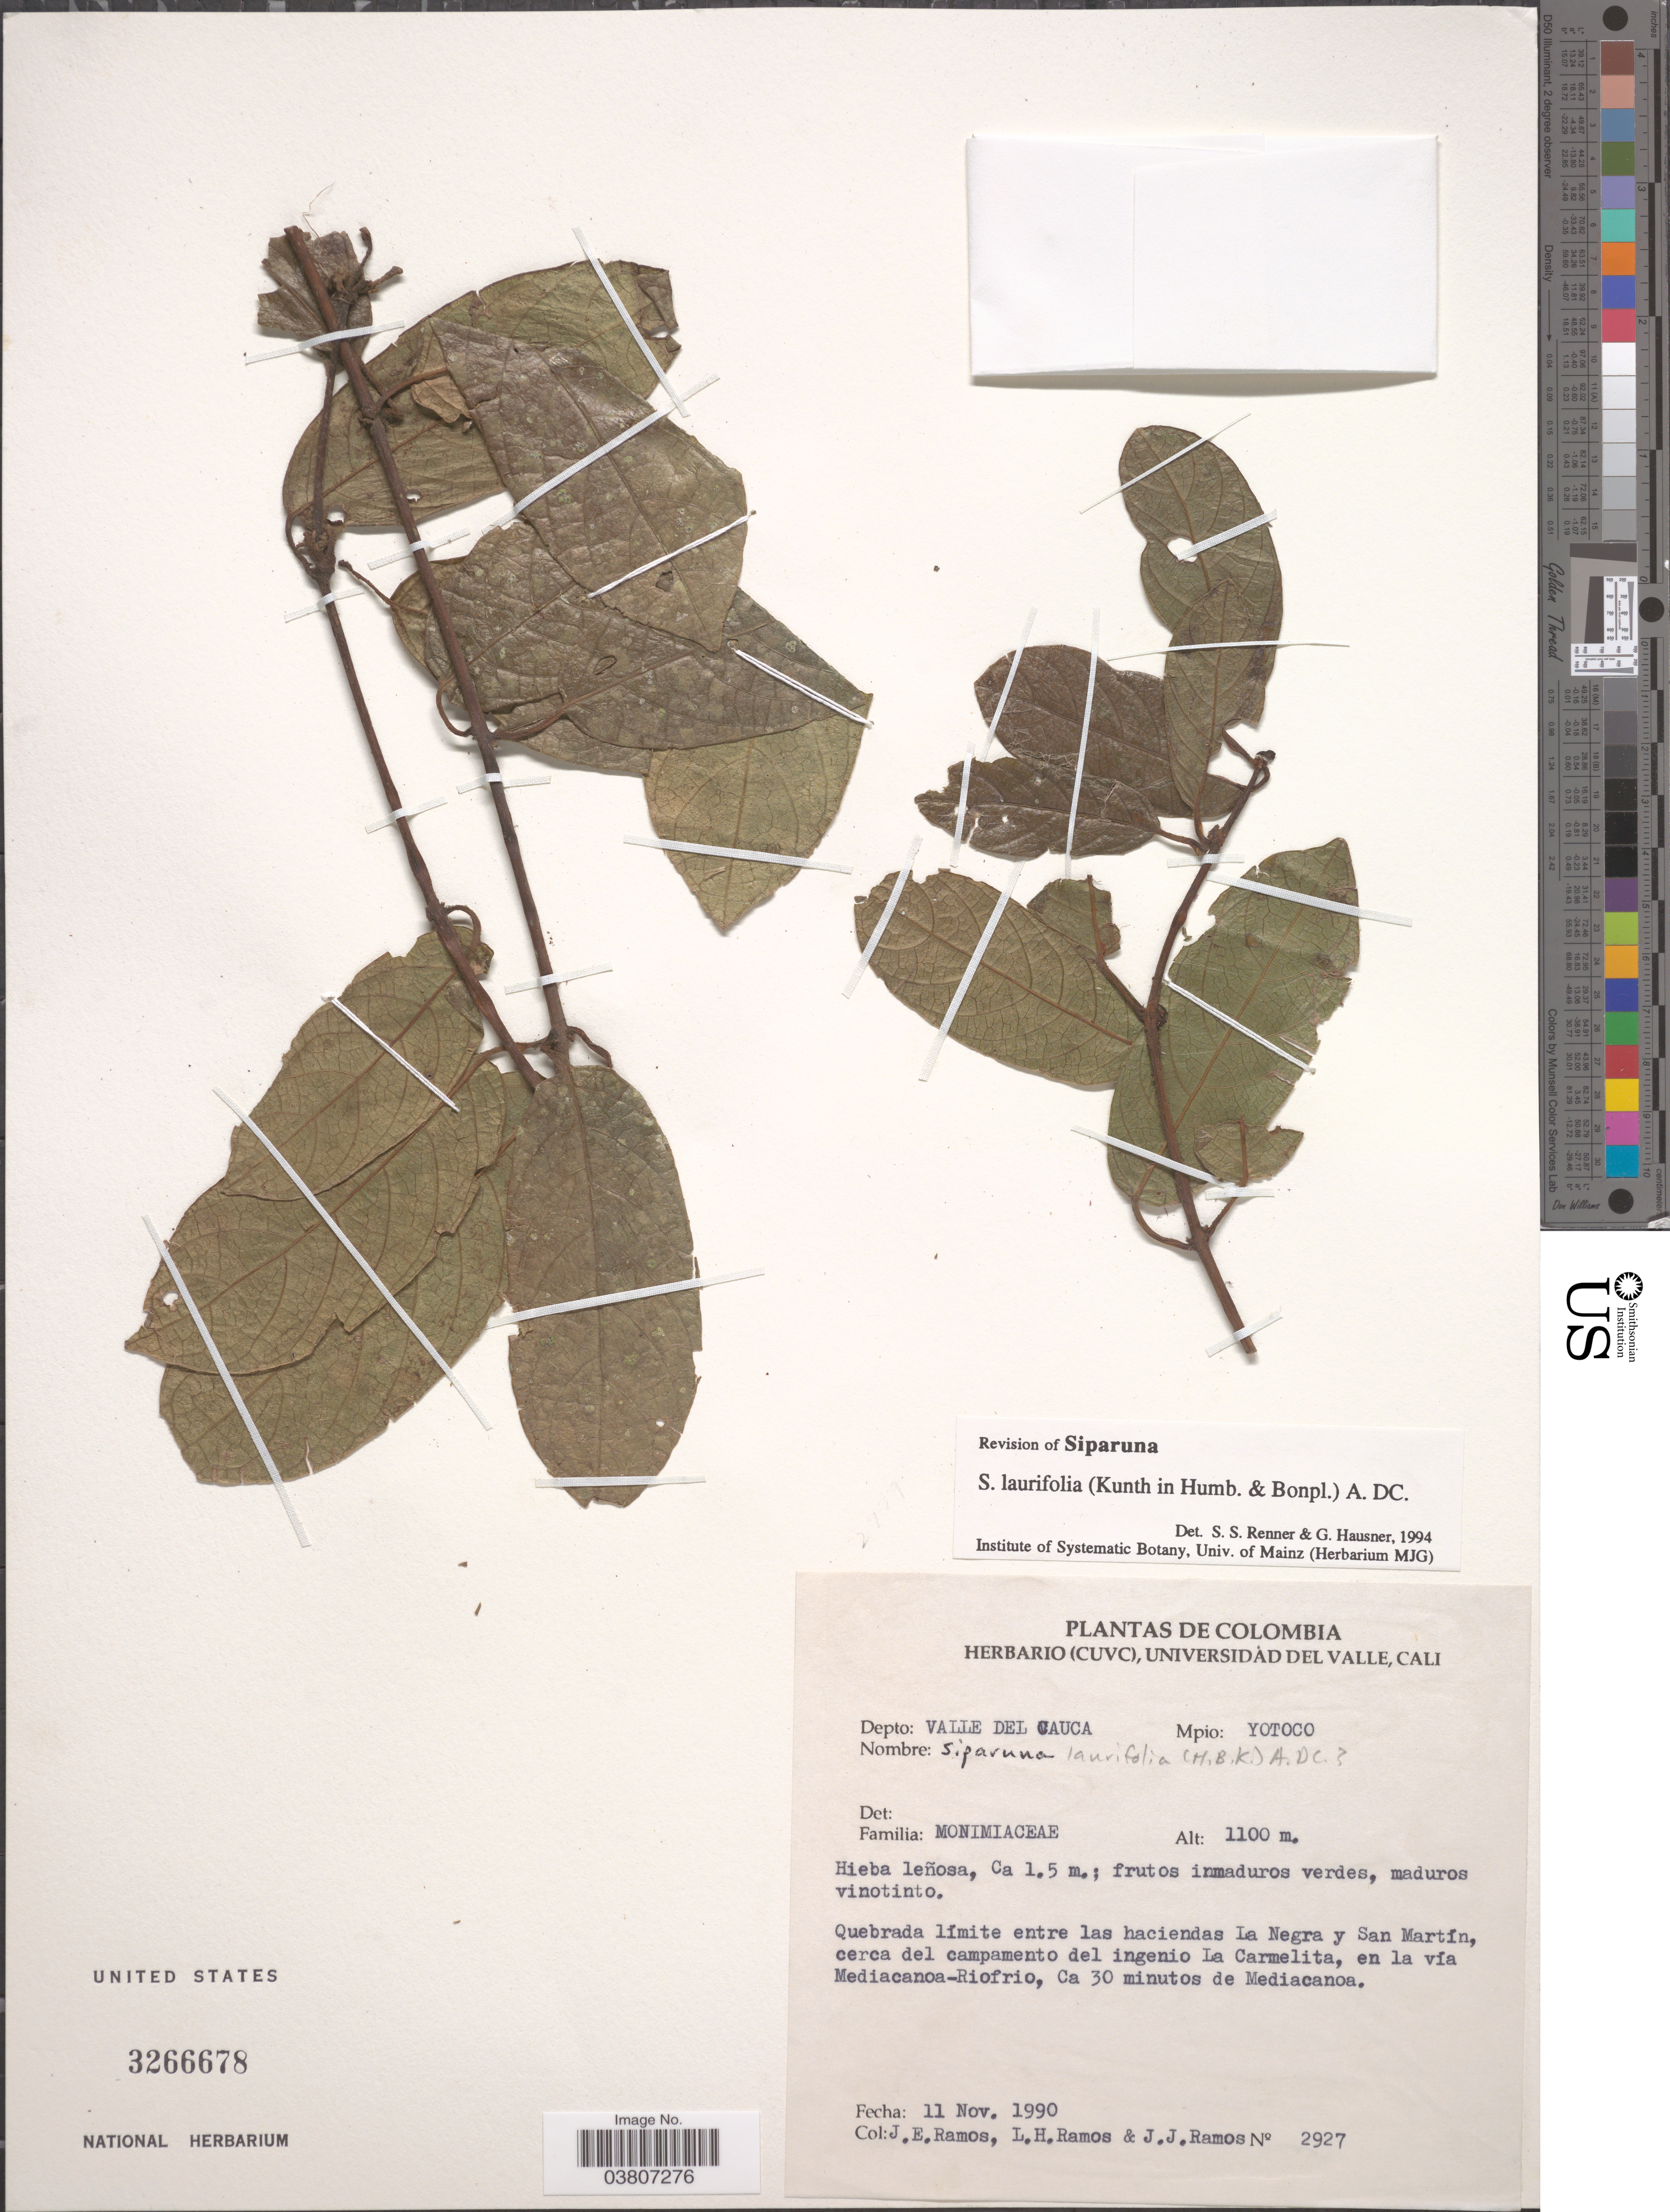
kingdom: Plantae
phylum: Tracheophyta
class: Magnoliopsida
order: Laurales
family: Siparunaceae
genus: Siparuna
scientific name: Siparuna laurifolia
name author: (Kunth) A. DC.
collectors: J. E. Ramos, L. Ramos & J. J. Ramos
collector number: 2927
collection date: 1990-11-11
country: Colombia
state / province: Valle del Cauca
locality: Depto: Valle del Cauca, Mpio: Yotoco. Quebrada límite entre las haciendas La Negra y San Martín, cerca del campamento del ingenio La Carmelita, en la vía Mediacanoa - Riofrio, Ca 30 minutos de Mediacanoa.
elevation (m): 1100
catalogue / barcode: US 3266678